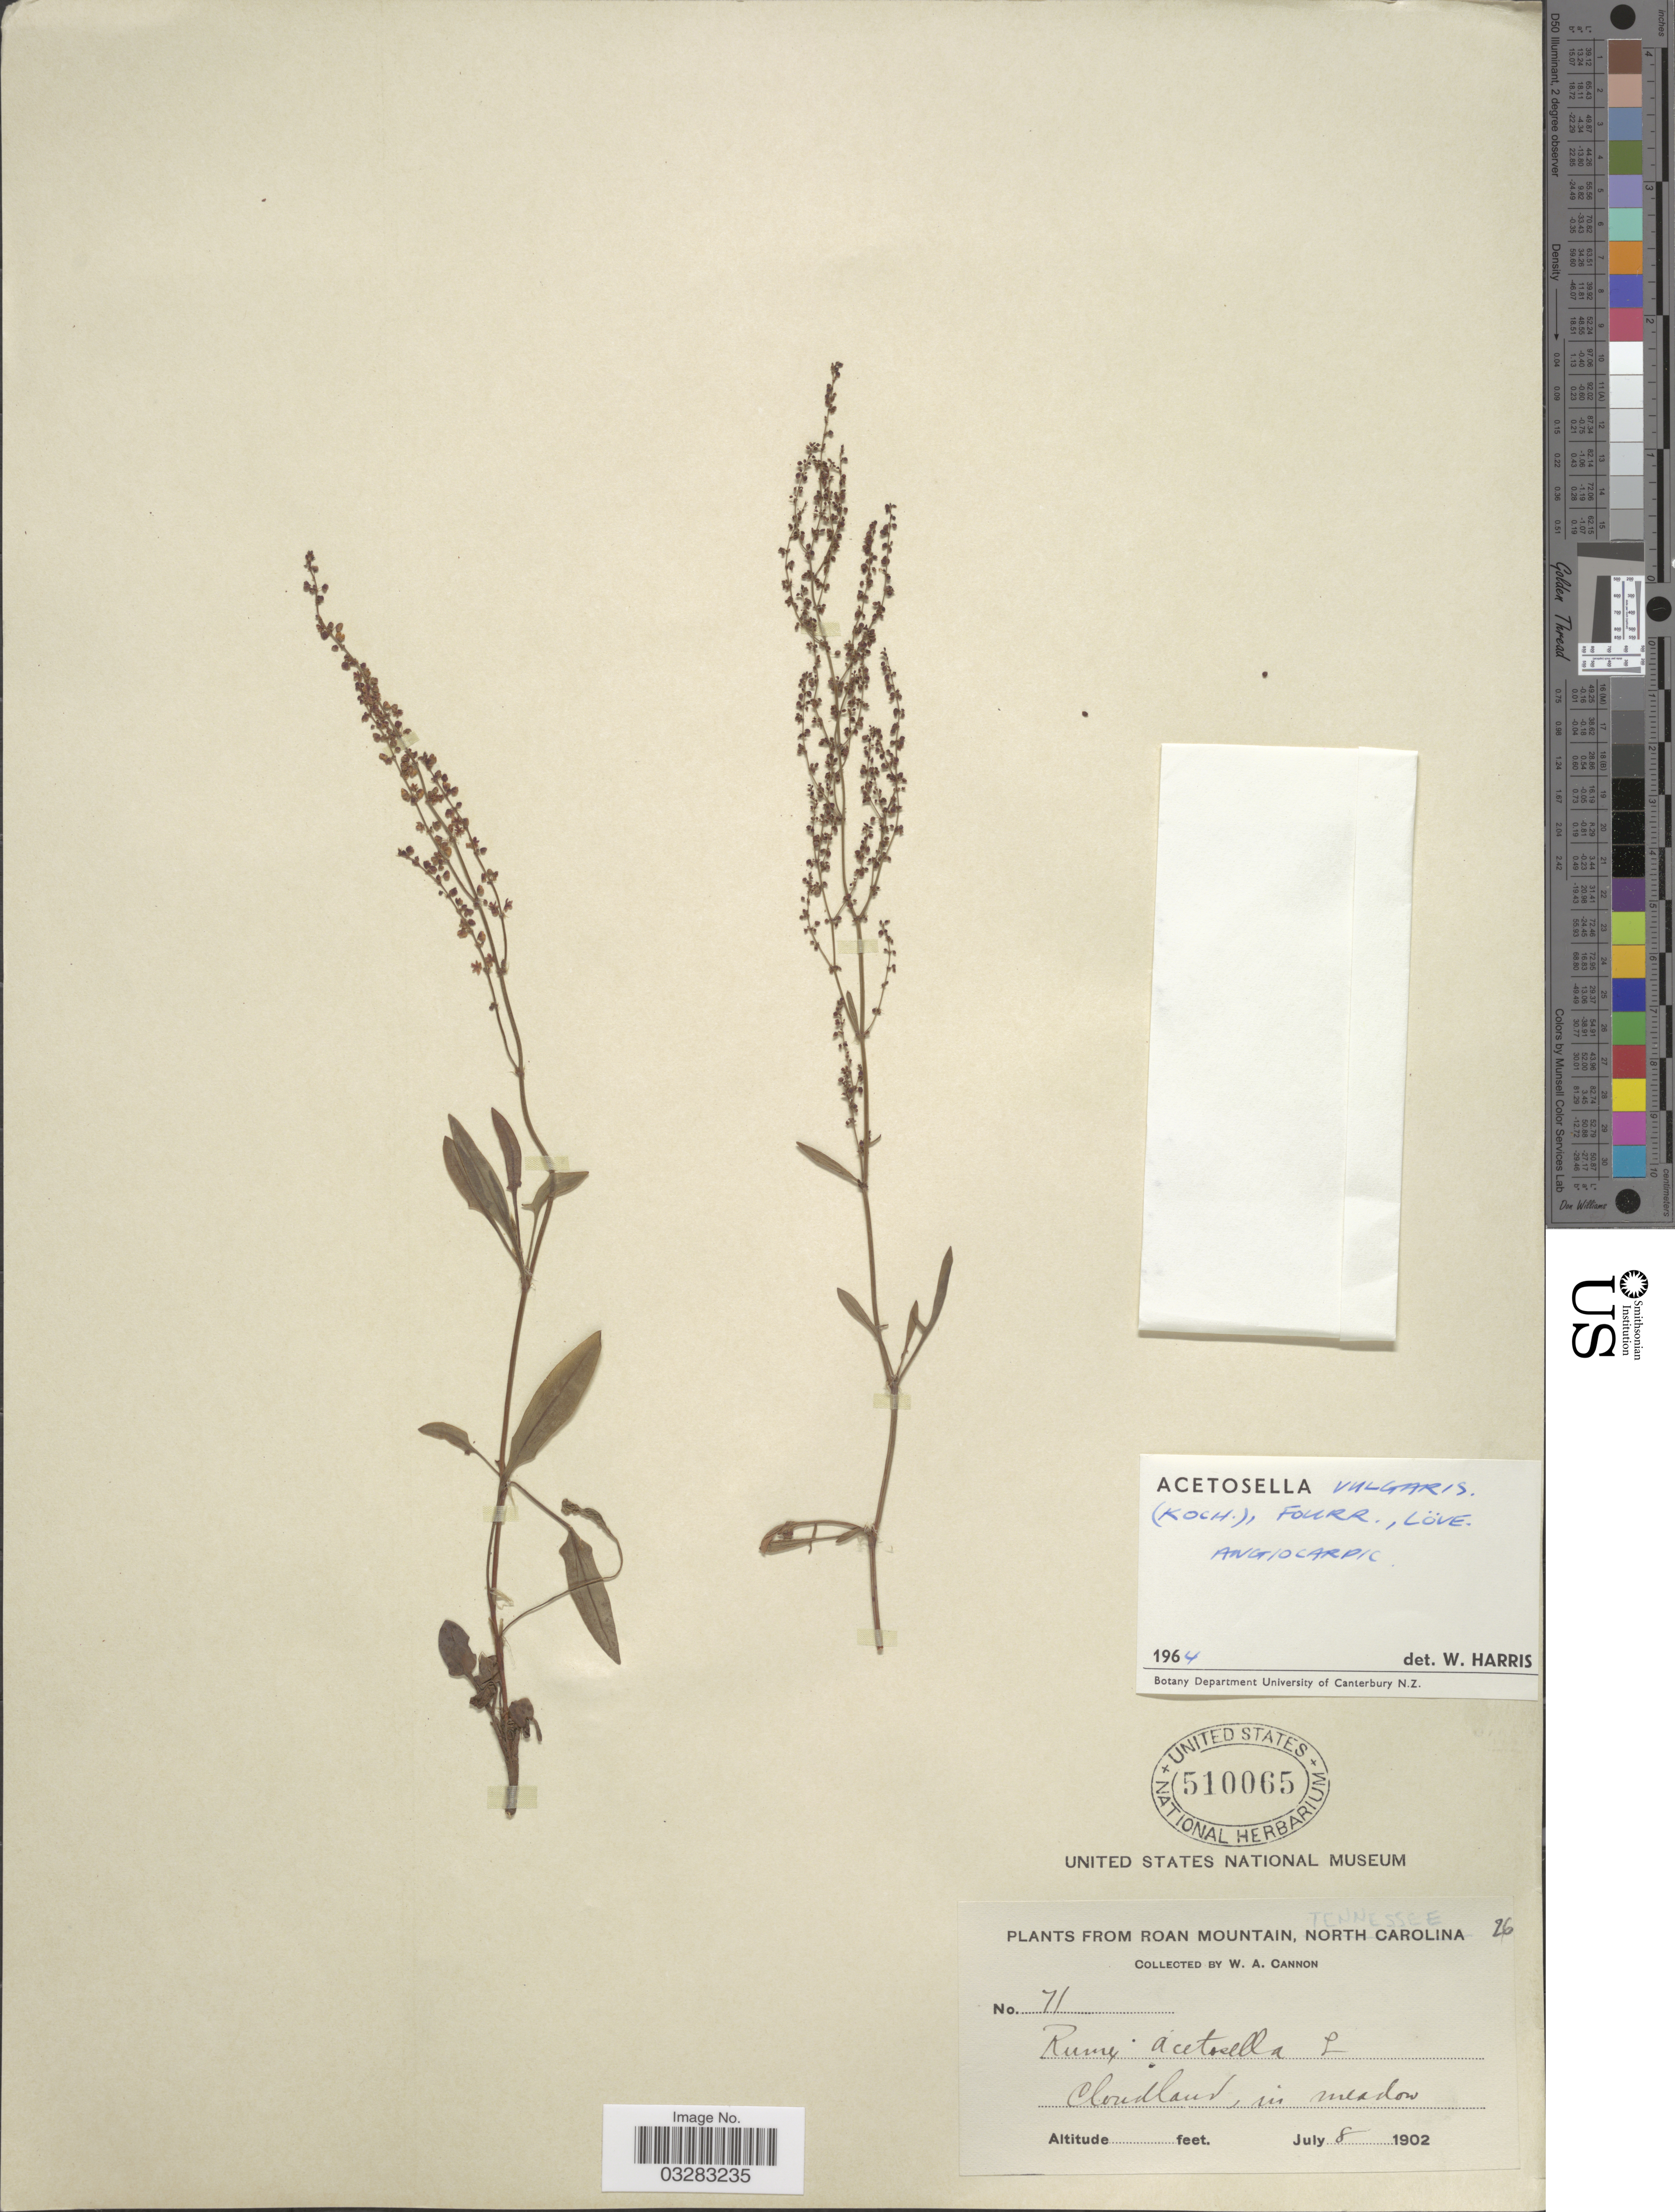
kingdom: Plantae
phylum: Tracheophyta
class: Magnoliopsida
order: Caryophyllales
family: Polygonaceae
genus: Rumex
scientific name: Rumex acetosella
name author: L.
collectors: W. Cannon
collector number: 71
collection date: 1902-07-08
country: United States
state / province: North Carolina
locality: Roan Mountain. Cloudland, in meadow.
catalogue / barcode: US 510065